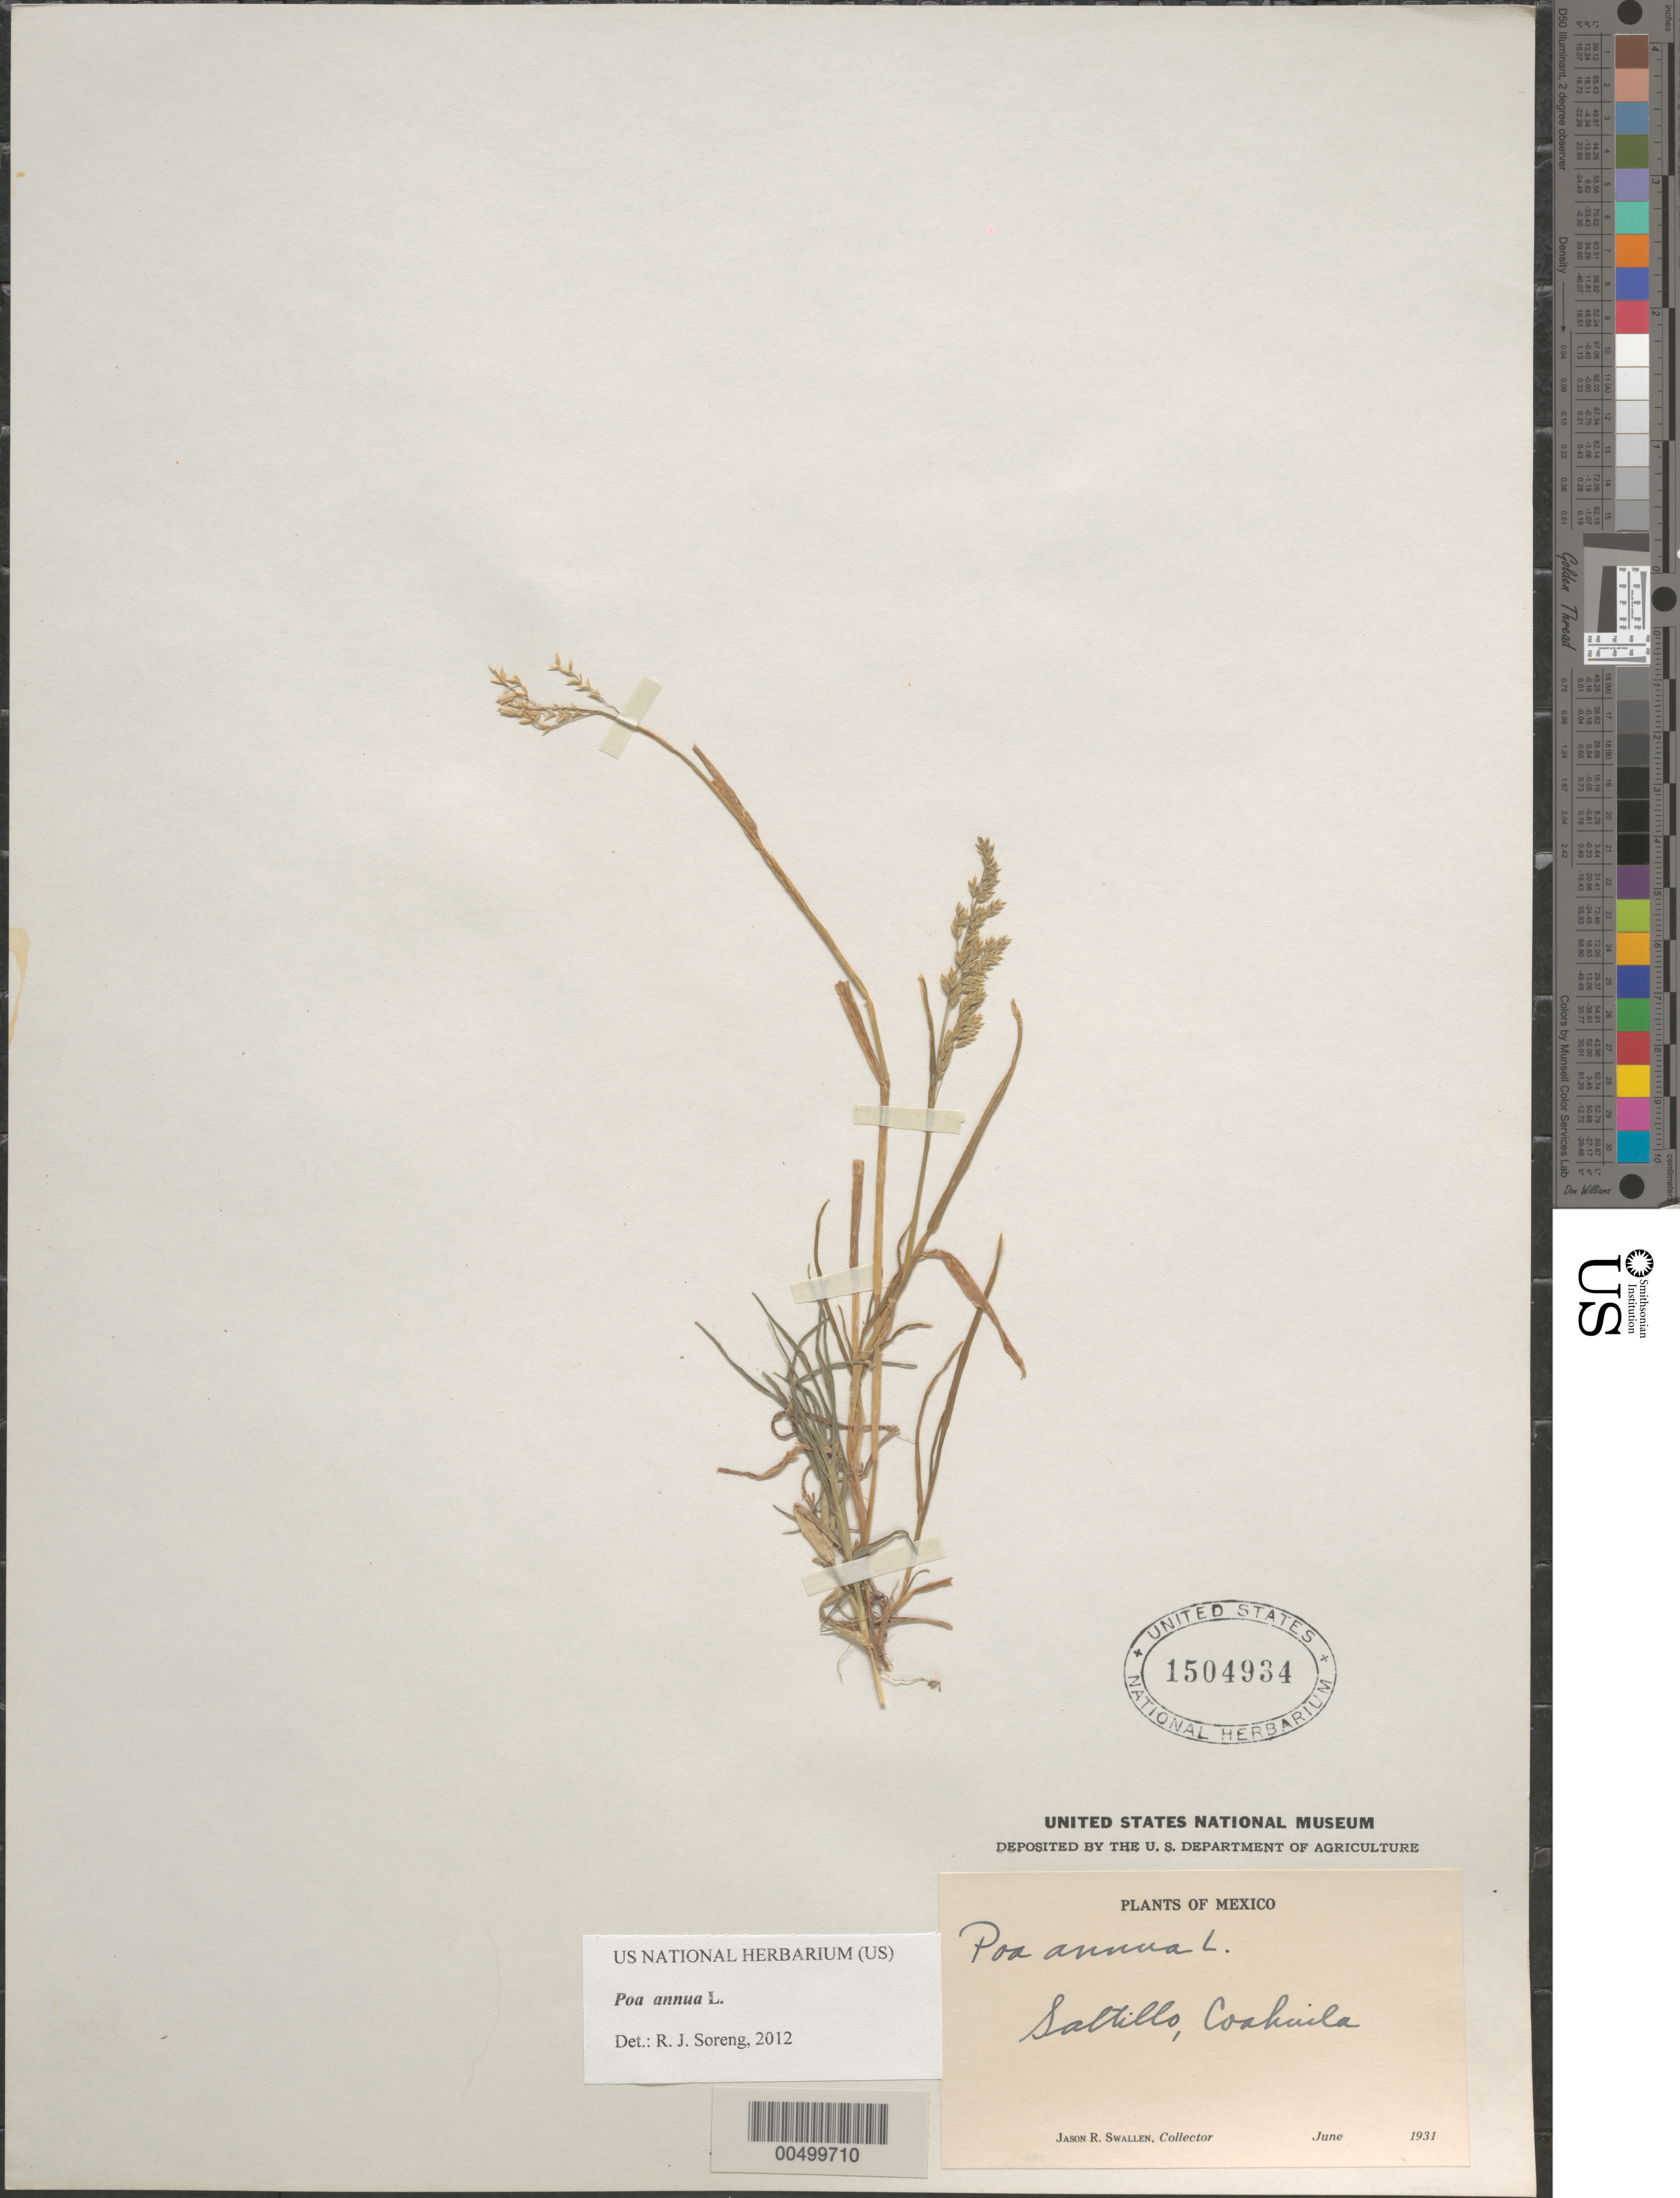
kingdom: Plantae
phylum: Tracheophyta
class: Liliopsida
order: Poales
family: Poaceae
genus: Poa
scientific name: Poa annua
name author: L.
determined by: Soreng, Robert J., Research Associate (BOT), Smithsonian Institution - National Museum of Natural History (UNITED STATES)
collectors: J. R. Swallen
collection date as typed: Jun 1931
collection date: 1931-06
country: Mexico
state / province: Coahuila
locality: Saltillo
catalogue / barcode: US 1504934